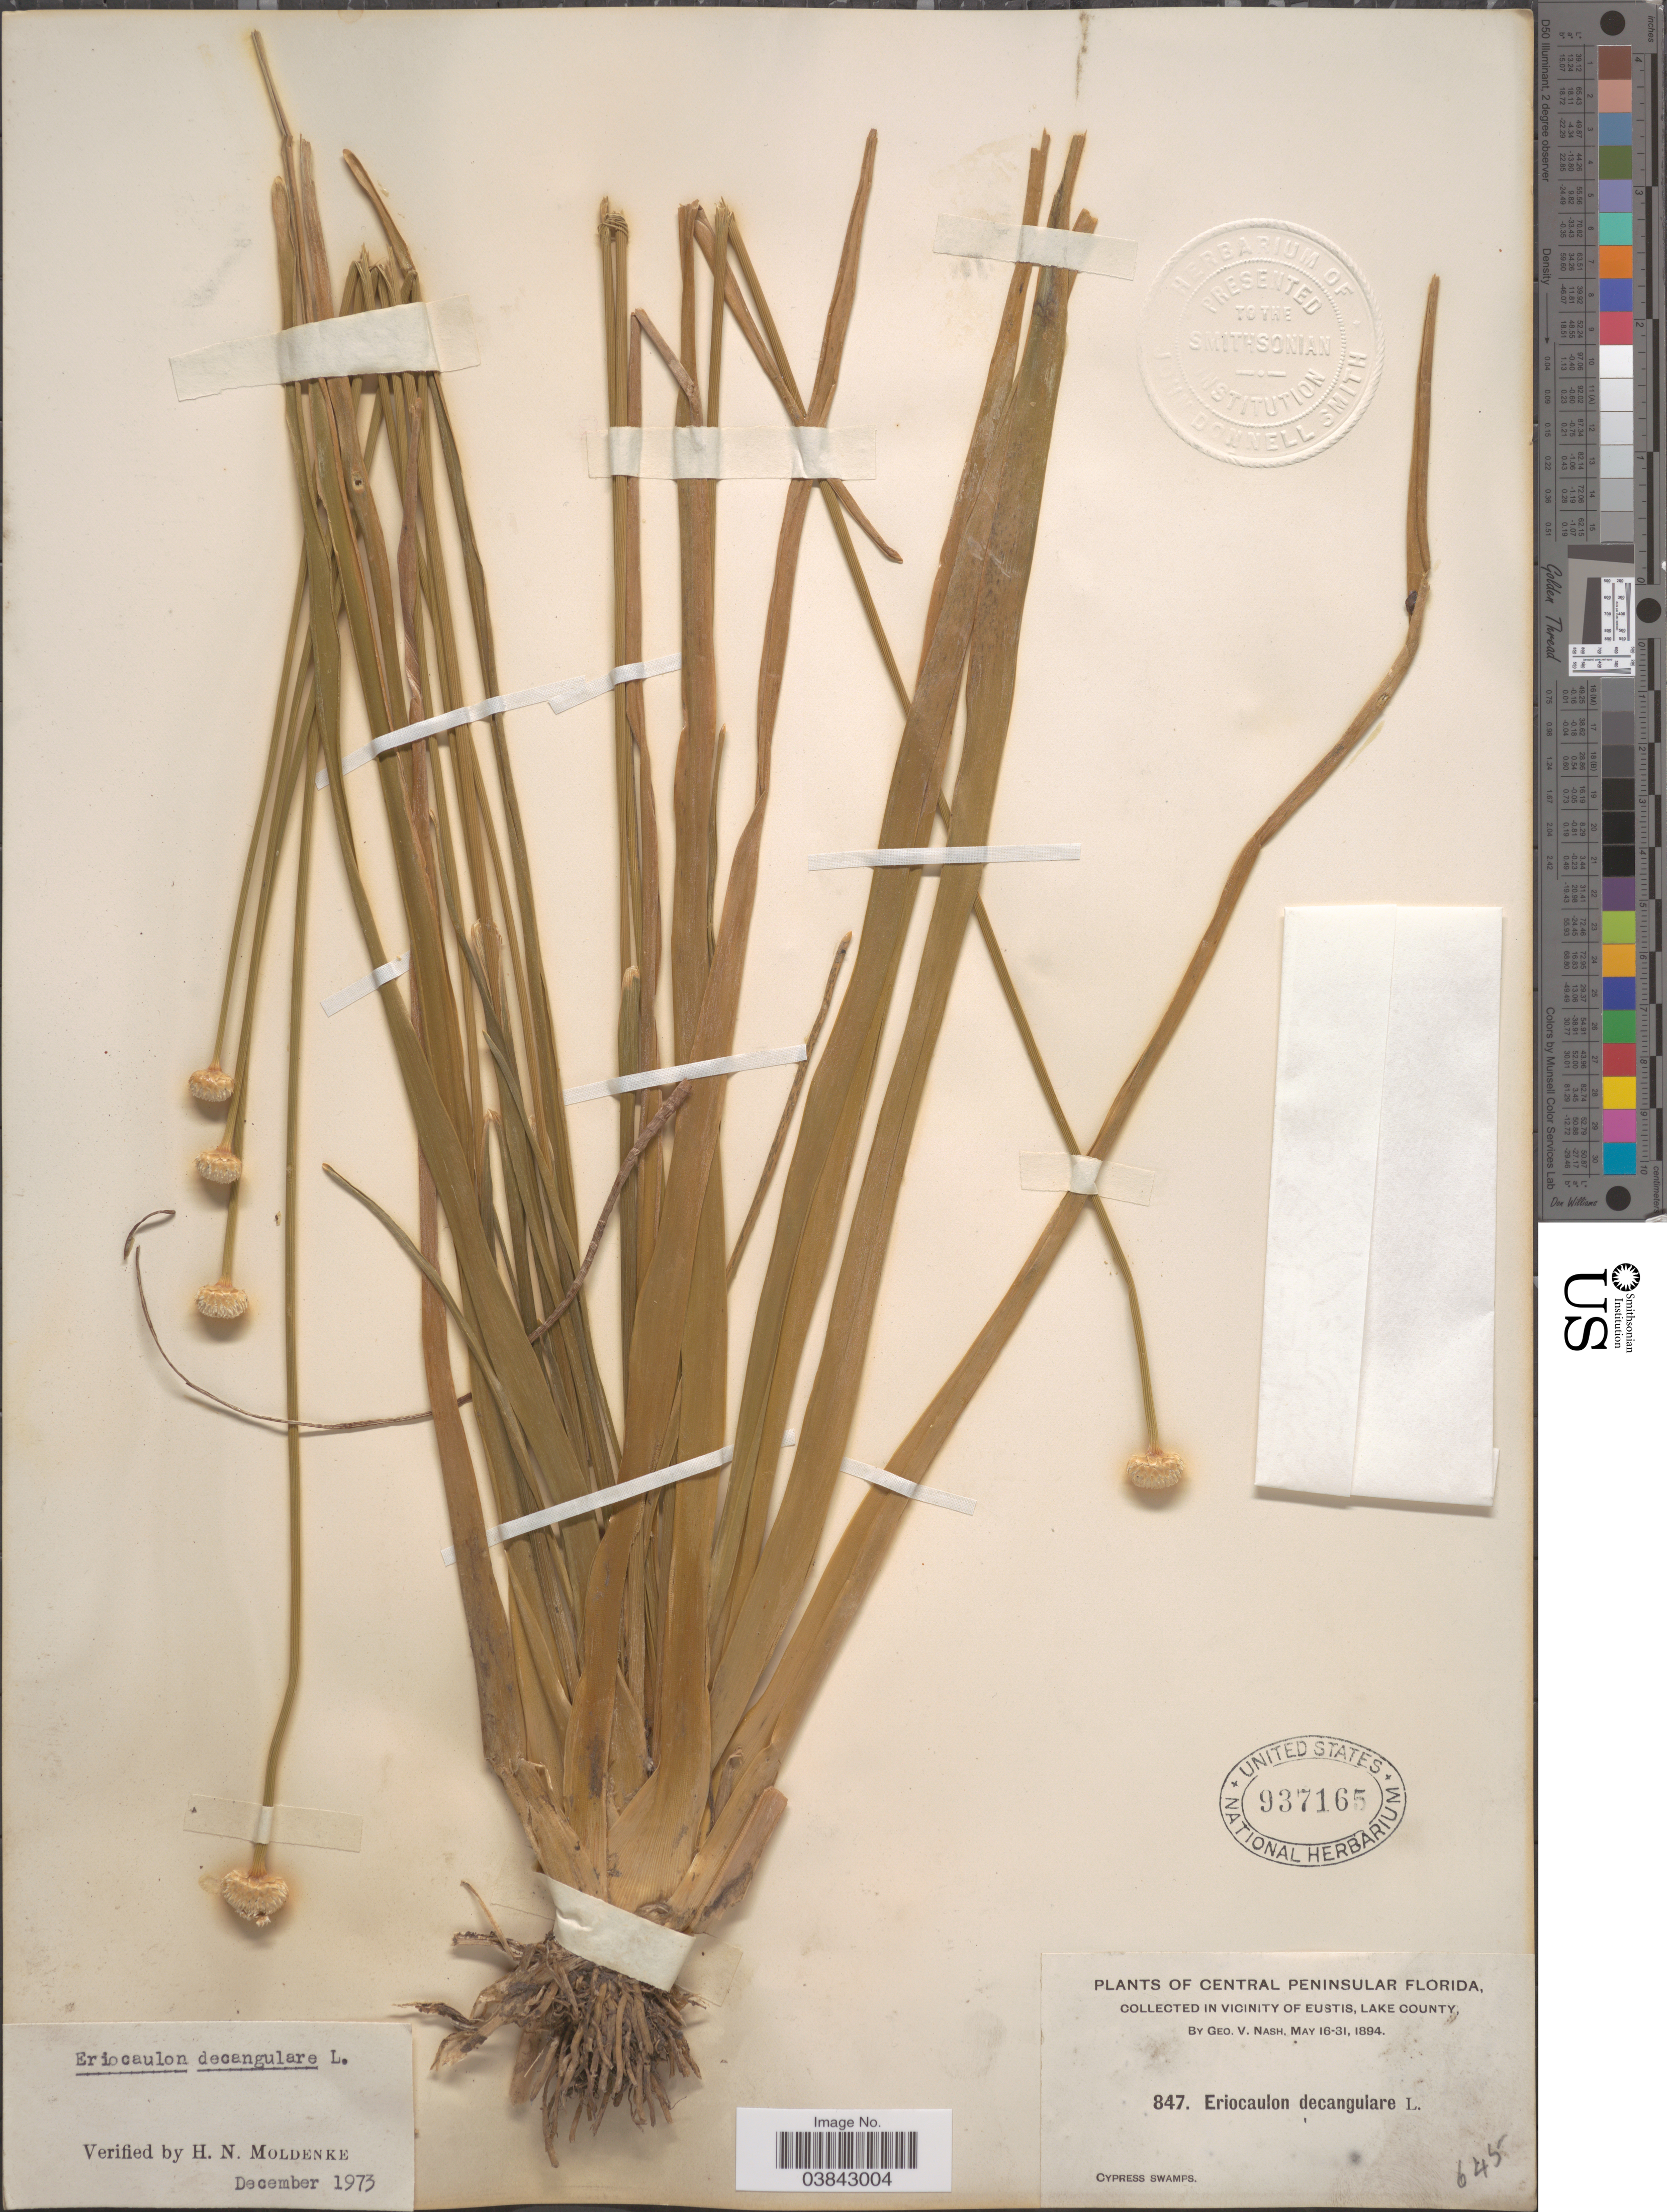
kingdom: Plantae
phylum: Tracheophyta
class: Liliopsida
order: Poales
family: Eriocaulaceae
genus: Eriocaulon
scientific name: Eriocaulon decangulare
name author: L.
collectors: G. V. Nash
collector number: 847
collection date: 1894-05-16/1894-05-31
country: United States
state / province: Florida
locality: Central Peninsular Florida. In Vicinity of Eustis, Lake County.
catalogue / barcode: US 937165